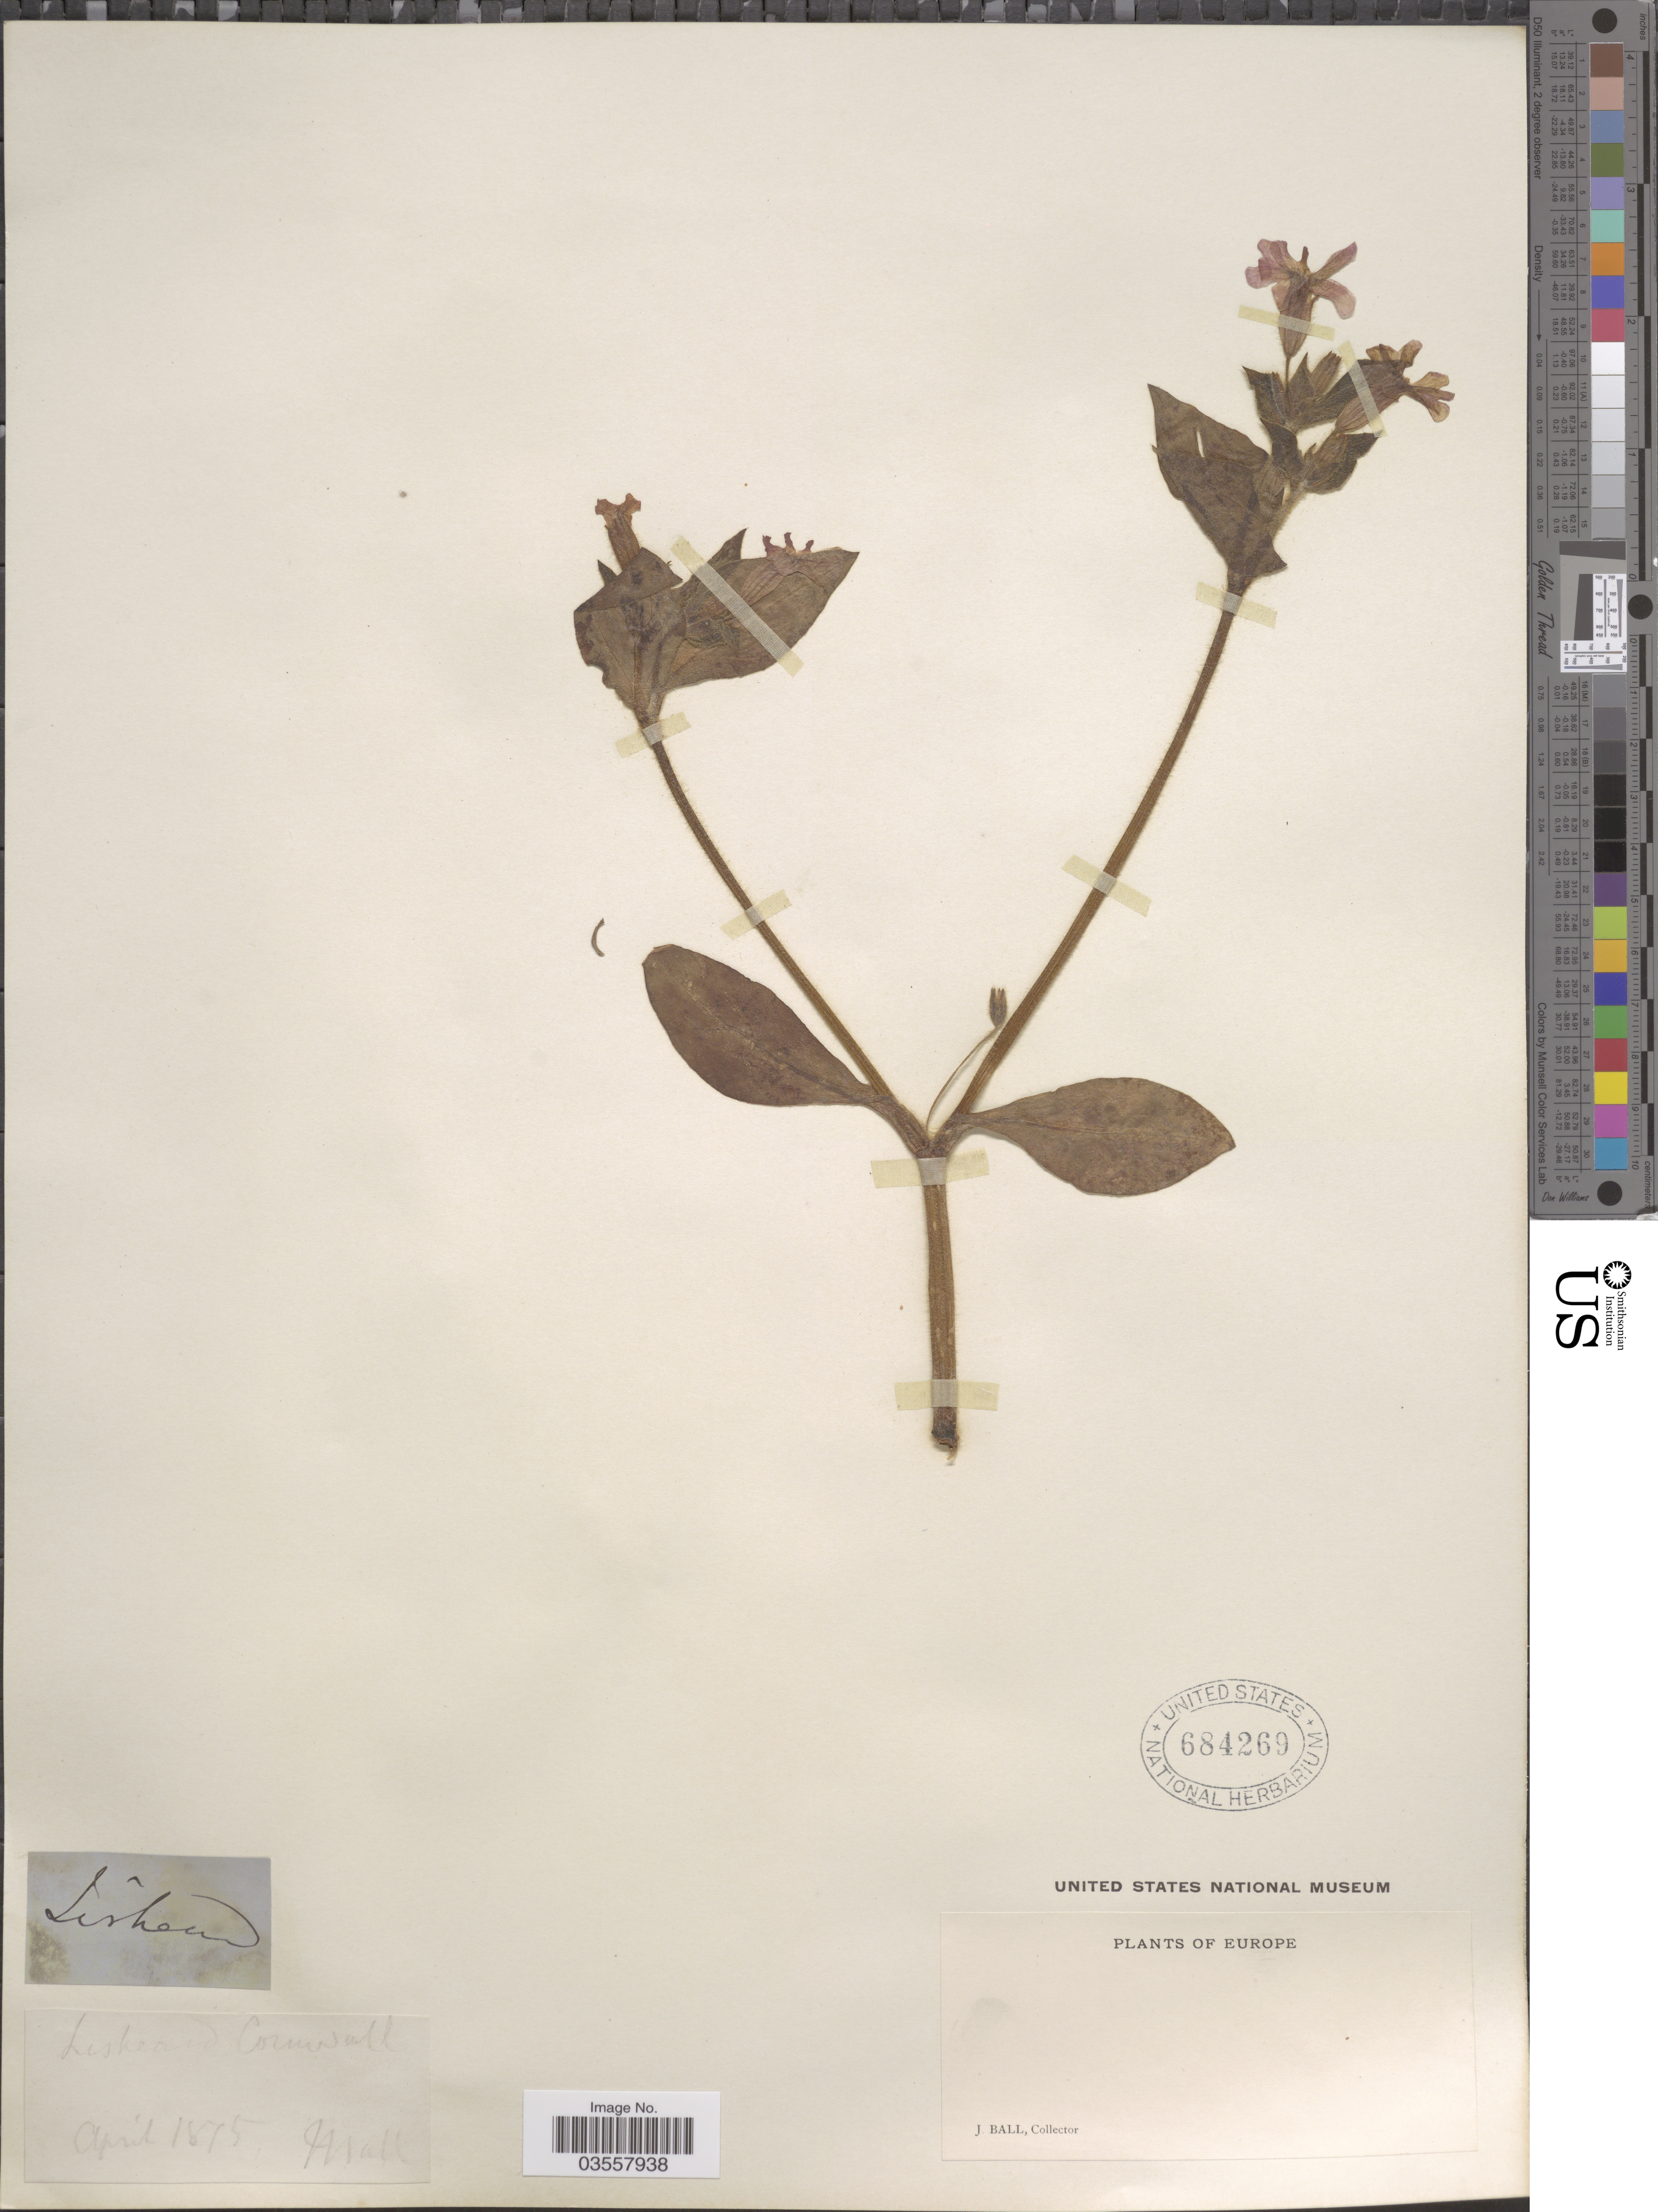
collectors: J. Ball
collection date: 1875-04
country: United Kingdom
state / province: England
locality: Liskeard Cornwall Europe.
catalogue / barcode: US 684269